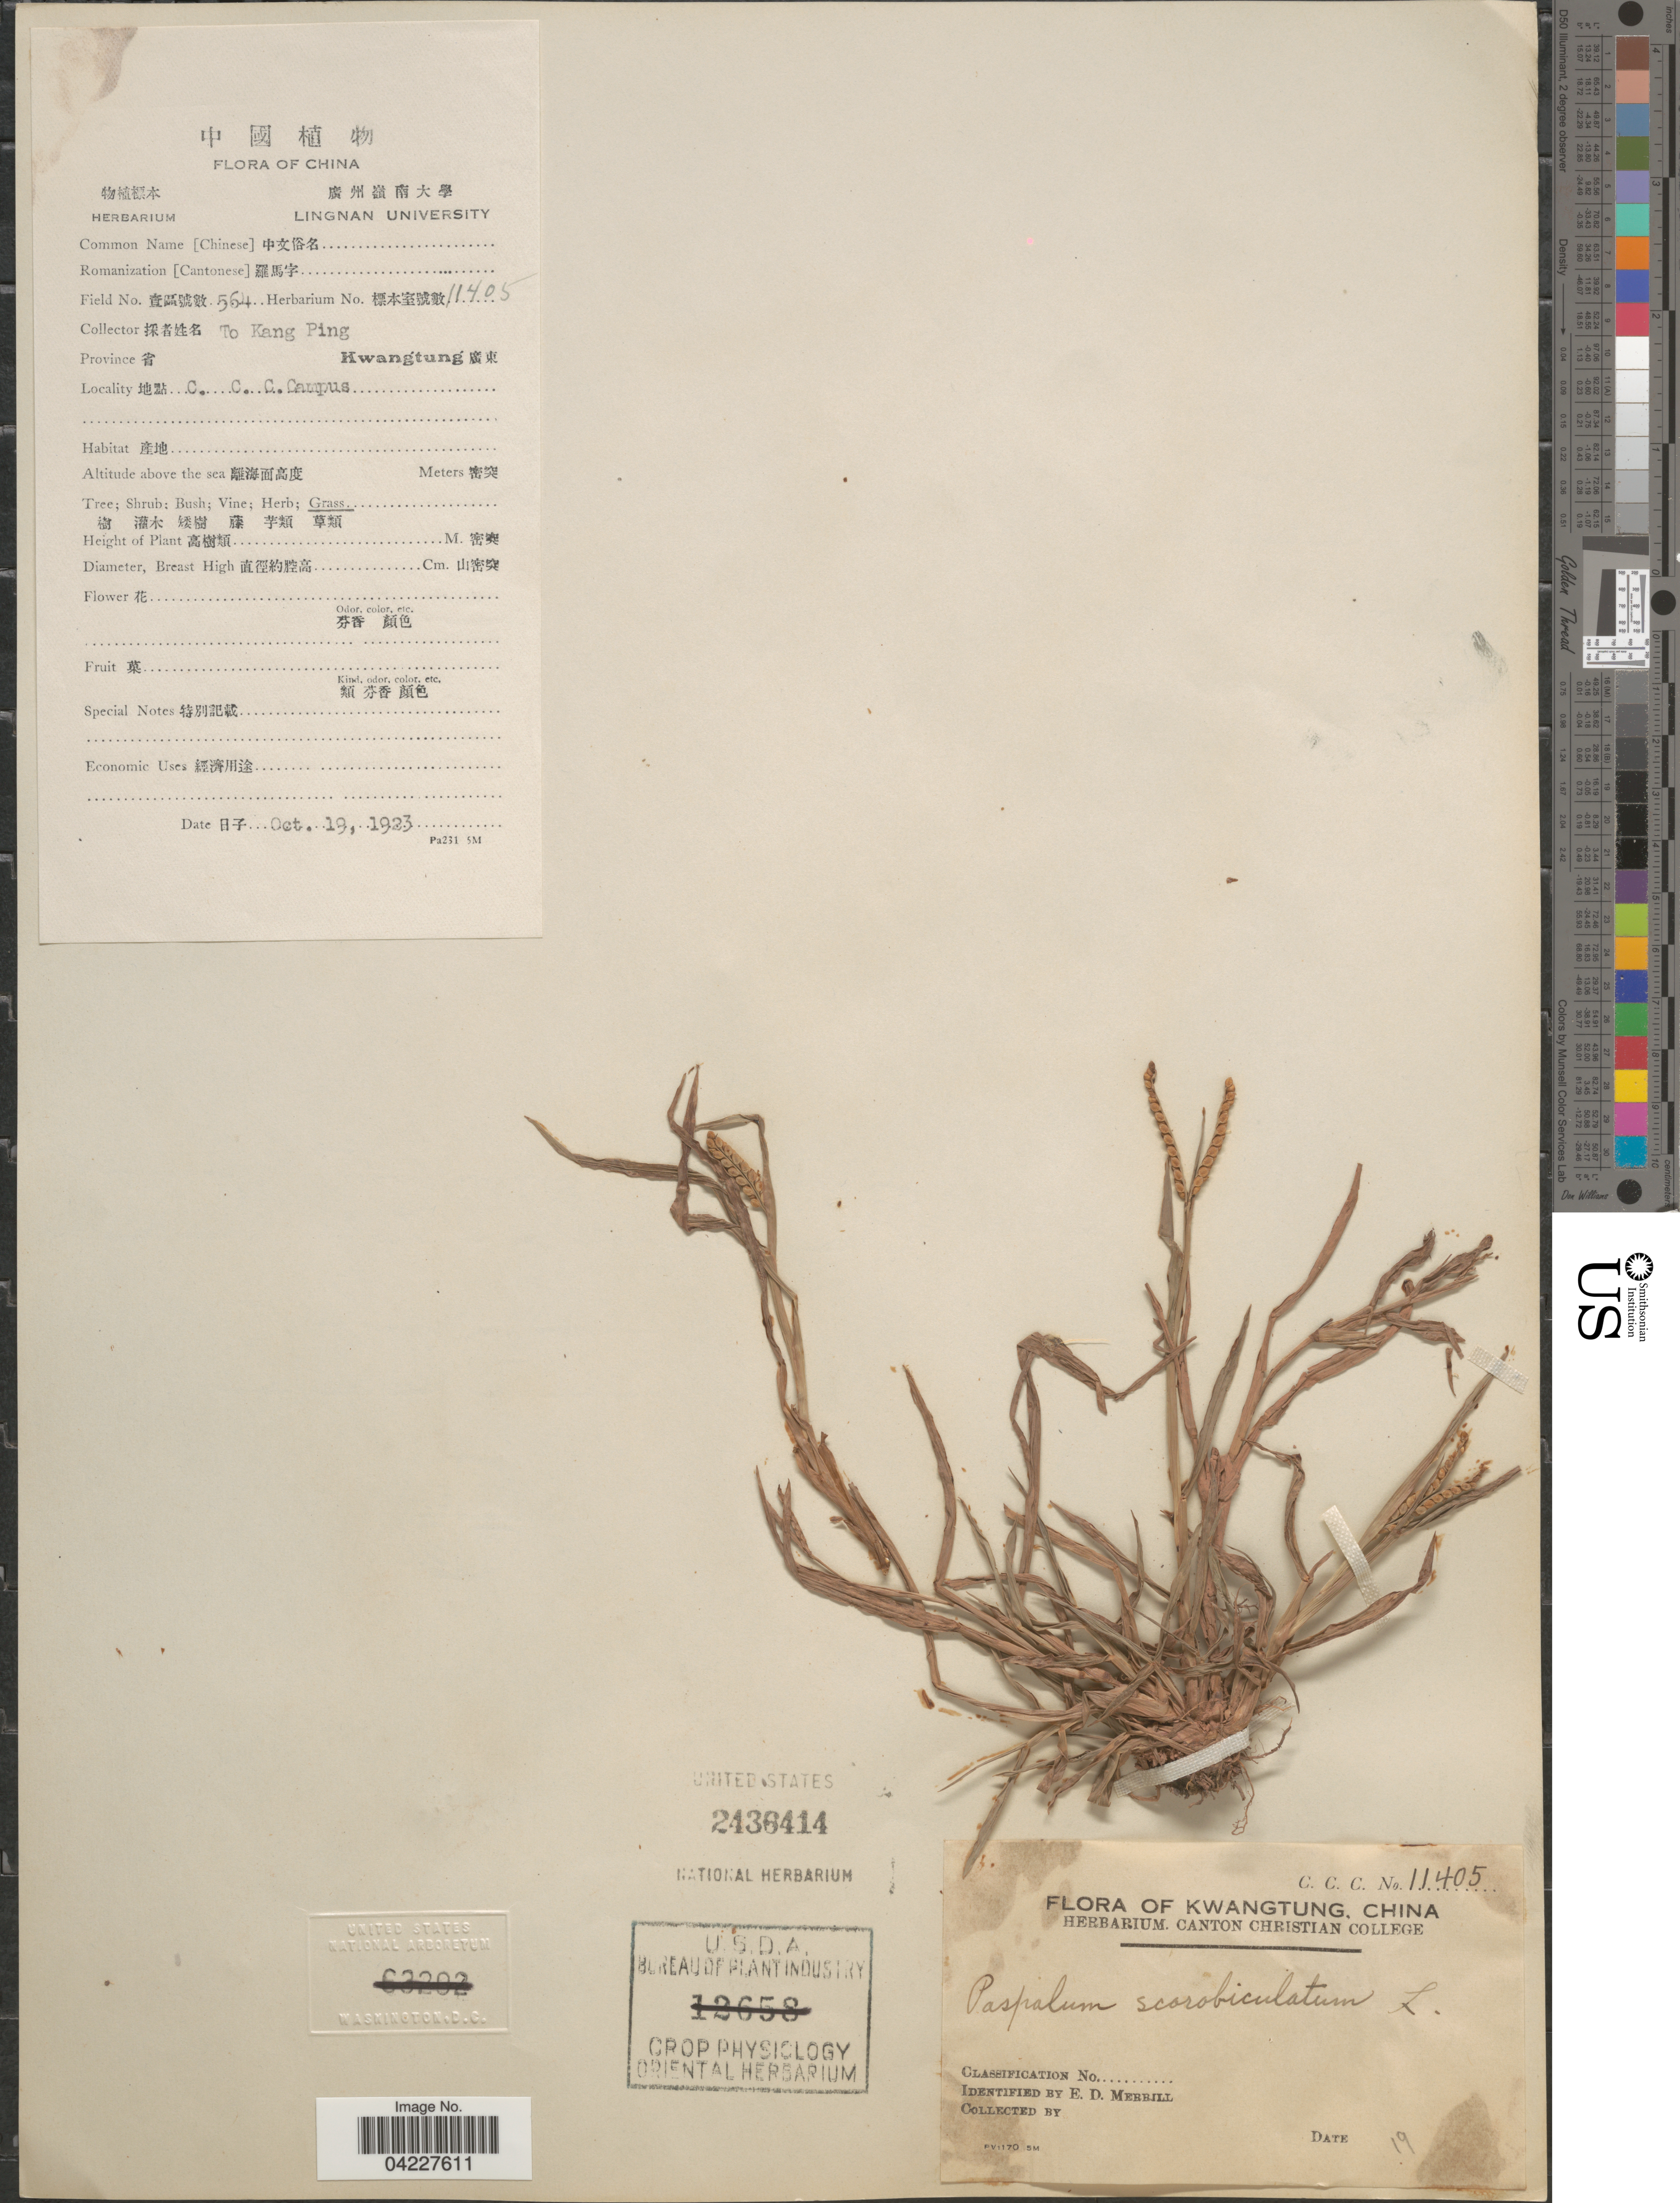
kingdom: Plantae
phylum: Tracheophyta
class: Liliopsida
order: Poales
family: Poaceae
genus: Paspalum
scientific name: Paspalum scrobiculatum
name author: L.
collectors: T. Ping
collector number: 554/11405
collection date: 1923-10-19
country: China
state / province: Guangdong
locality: Kwangtung [Foreign script]. [Foreign script] C. C. C. Campus.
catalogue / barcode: US 2436414